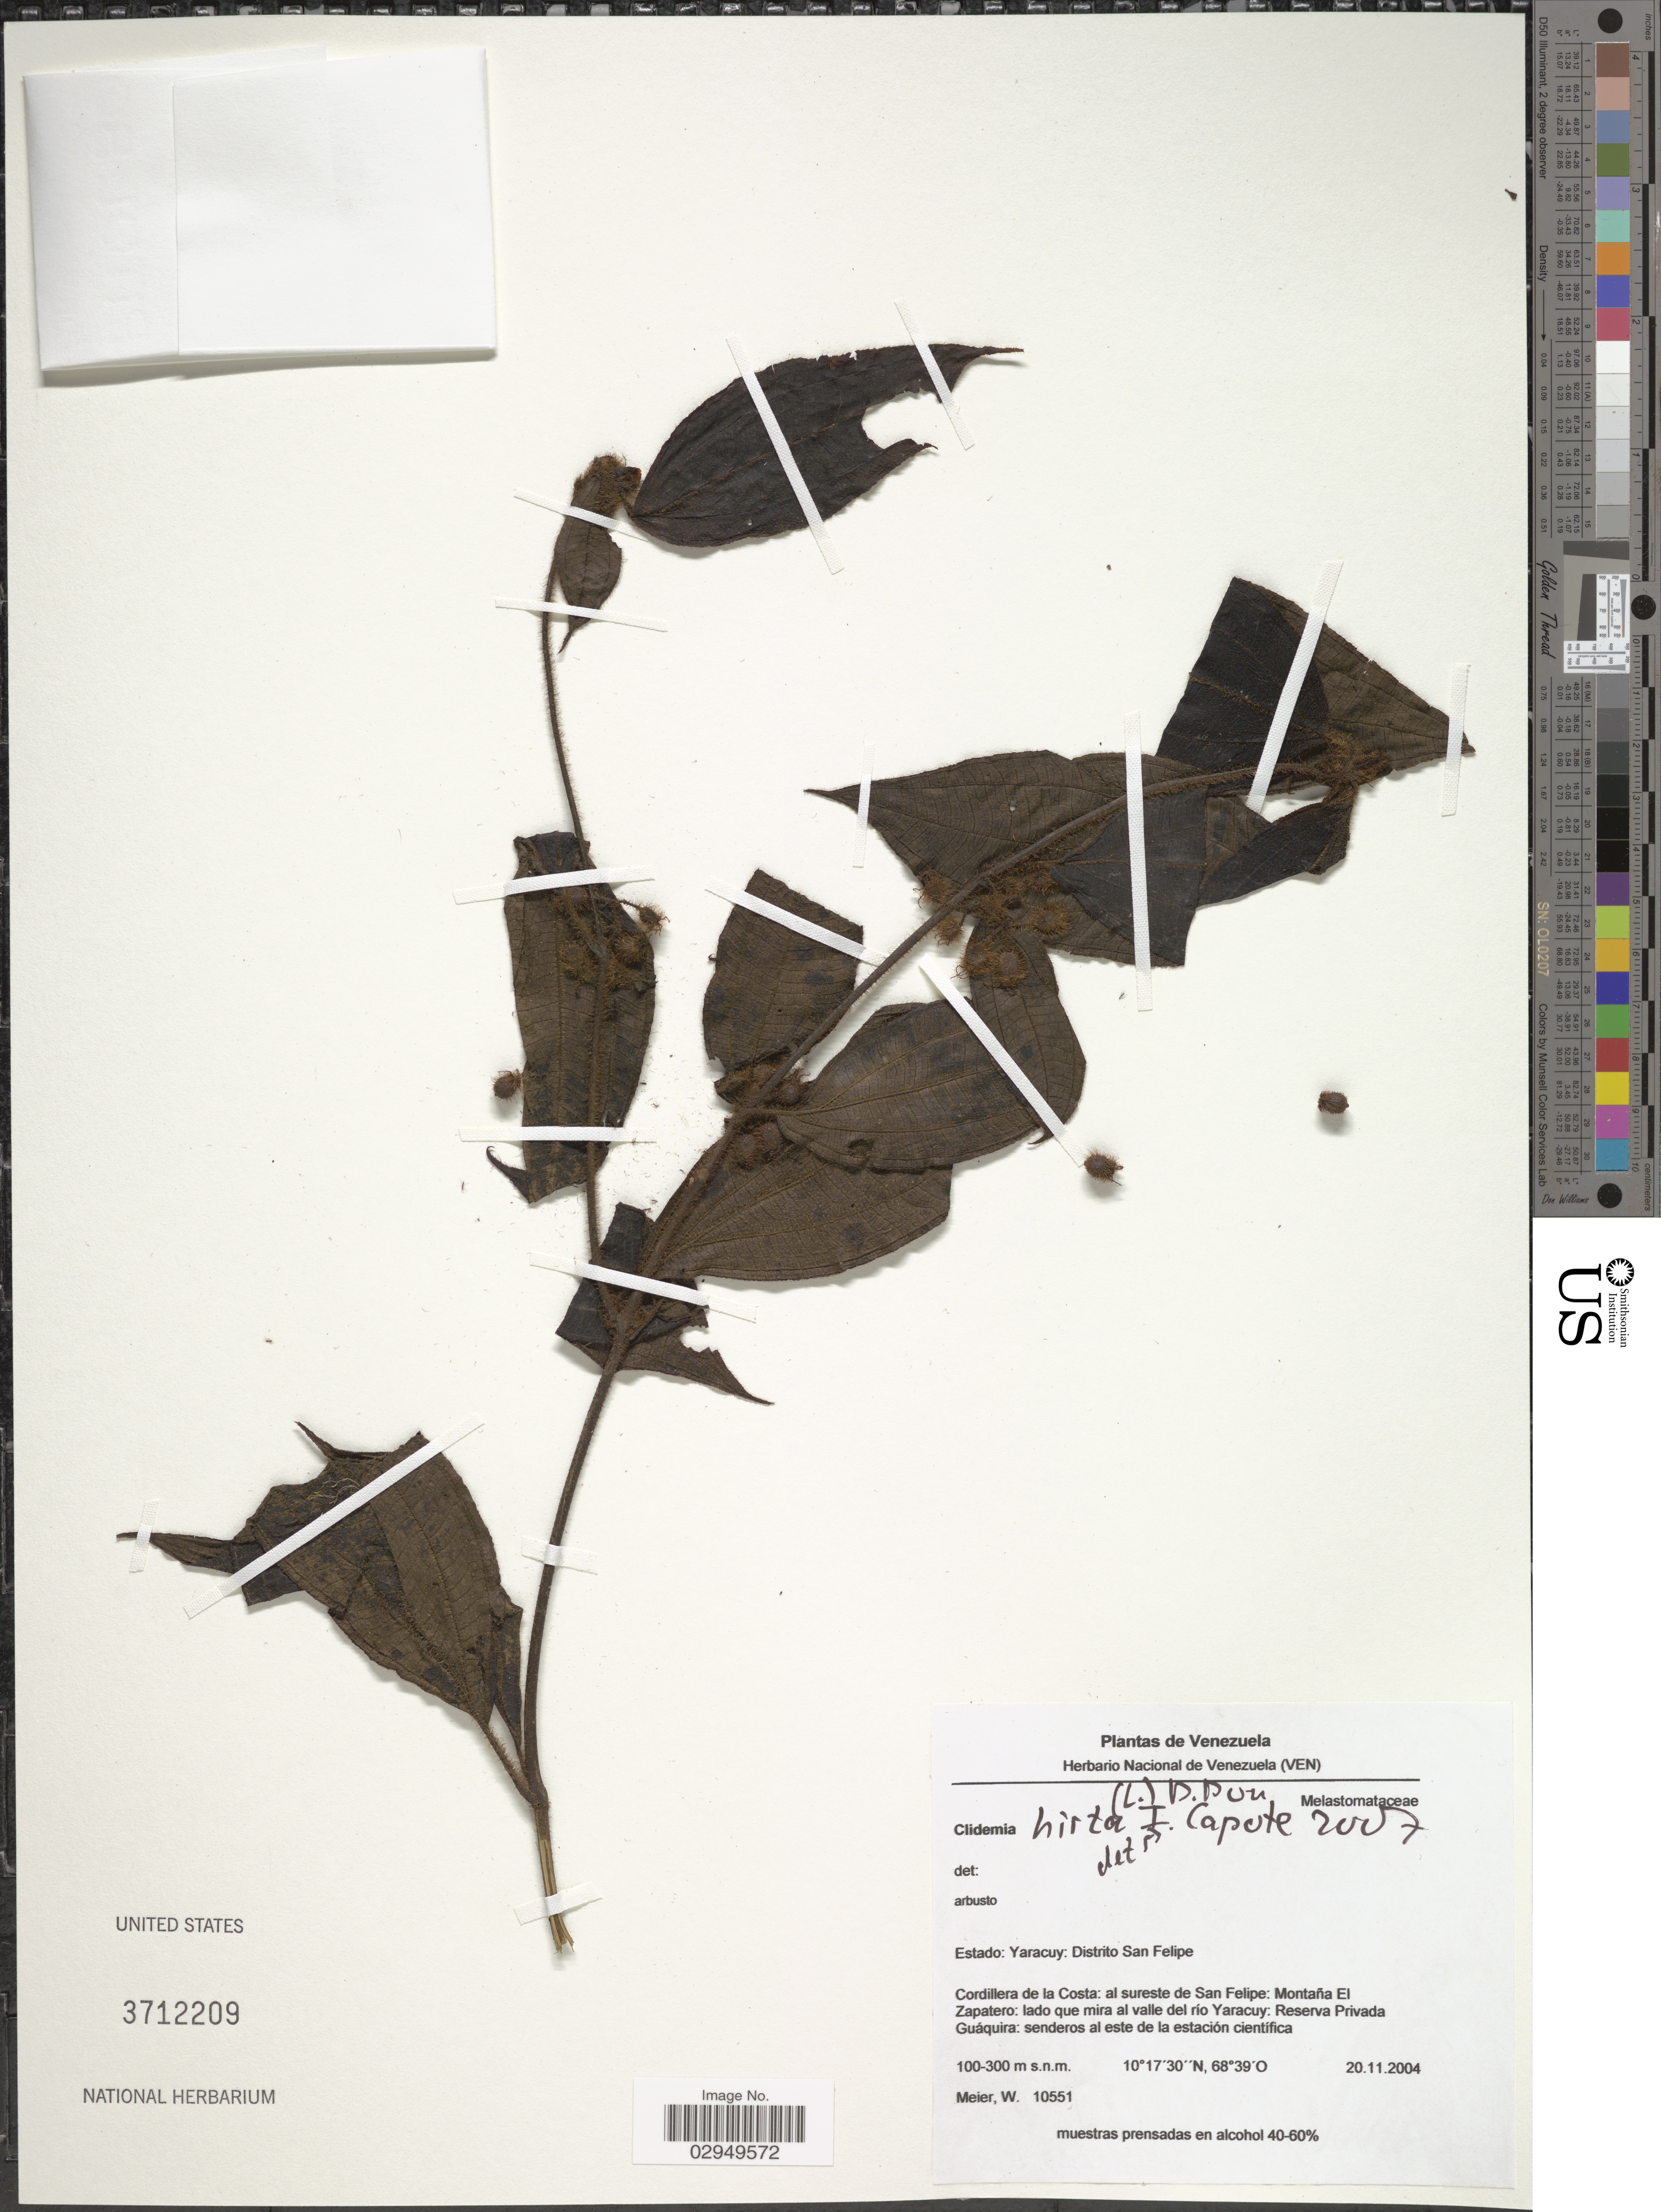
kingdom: Plantae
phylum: Tracheophyta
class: Magnoliopsida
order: Myrtales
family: Melastomataceae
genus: Miconia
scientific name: Miconia dentata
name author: (D. Don) Michelang.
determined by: Ferreira-Alves, R.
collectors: W. Meier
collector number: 10551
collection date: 2004-11-20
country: Venezuela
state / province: Yaracuy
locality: Distrito San Felipe. Cordillera de la Costa: al sureste de San Felipe: Montaña El Zapatero: lado que mira al valle del río Yaracuy: Reserva Privada, Guáquira: senderos al este de la estación científica.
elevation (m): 100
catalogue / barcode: US 3712209